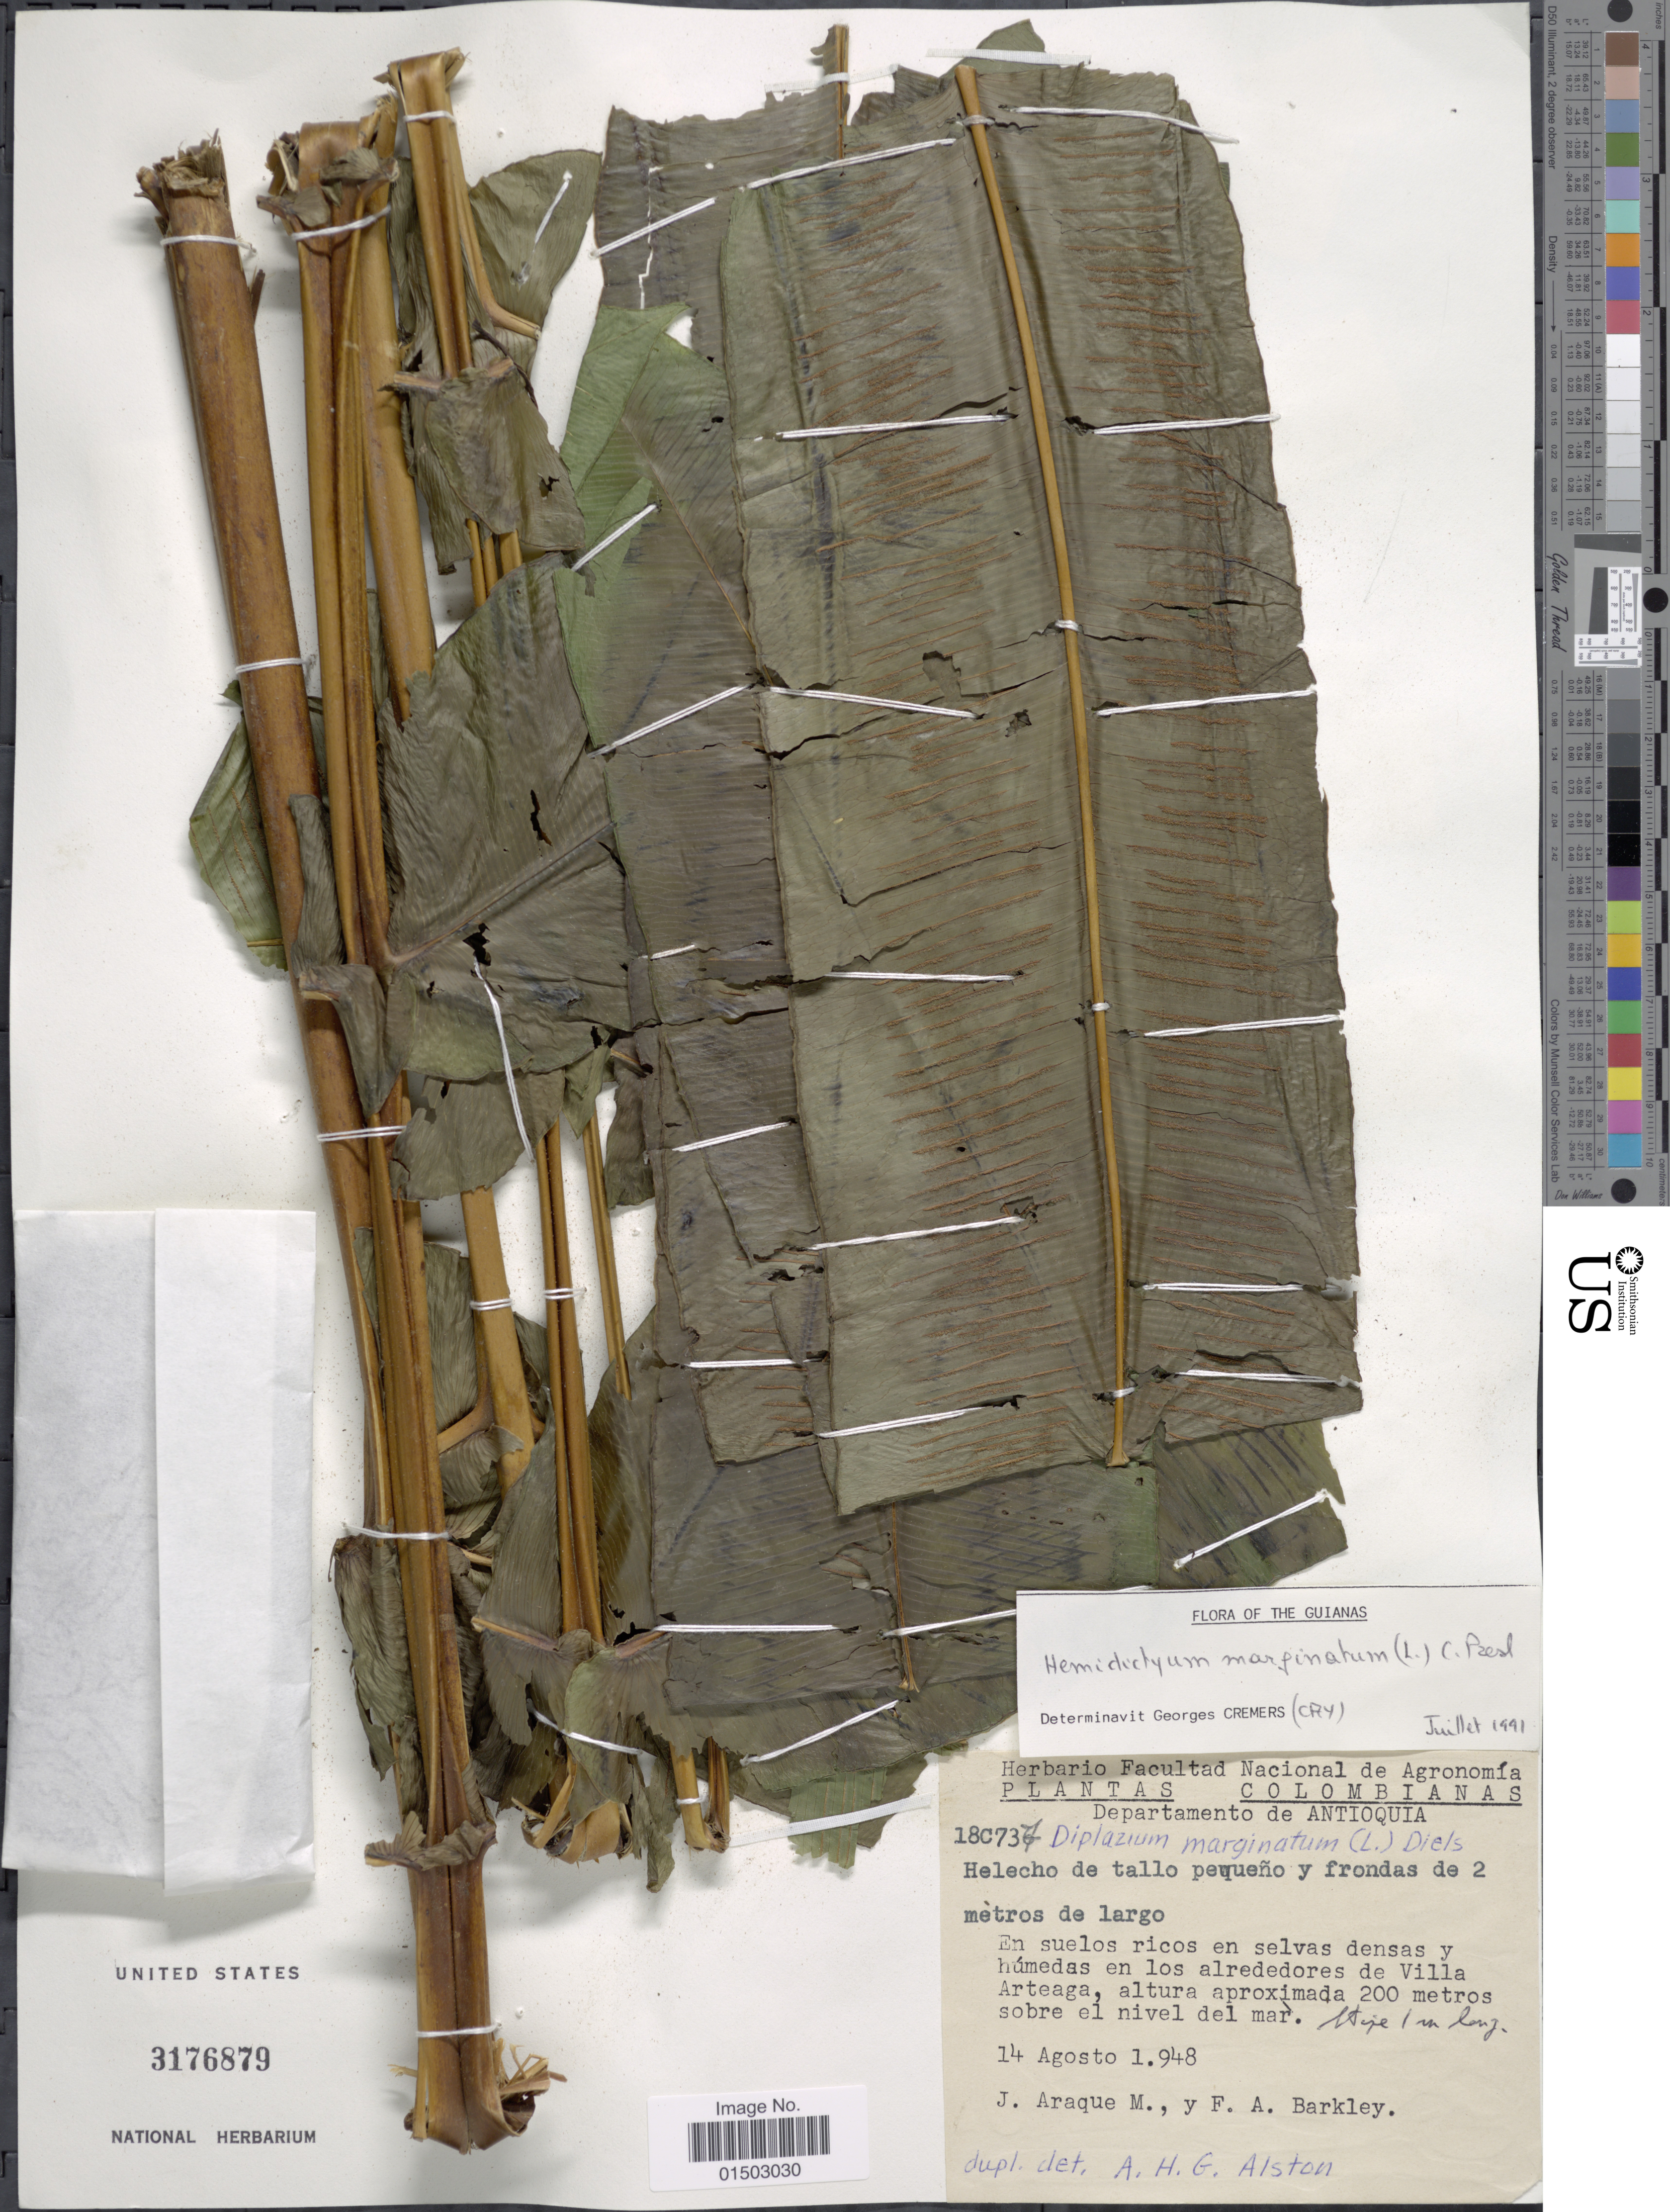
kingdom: Plantae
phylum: Tracheophyta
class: Polypodiopsida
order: Polypodiales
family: Hemidictyaceae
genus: Hemidictyum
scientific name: Hemidictyum marginatum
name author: (L.) C. Presl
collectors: J. Araque Molina & F. A. Barkley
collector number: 18c737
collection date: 1948-08-14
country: Colombia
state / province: Antioquia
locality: Departamento de Antioquia. Helecho de tallo pqueno y frondas de 2 metros de largo. En suelos ricos en selvas densas y humedas en los alrededores de Villa Arteaga, sobre en nivel del mar.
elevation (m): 200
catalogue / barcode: US 3176879